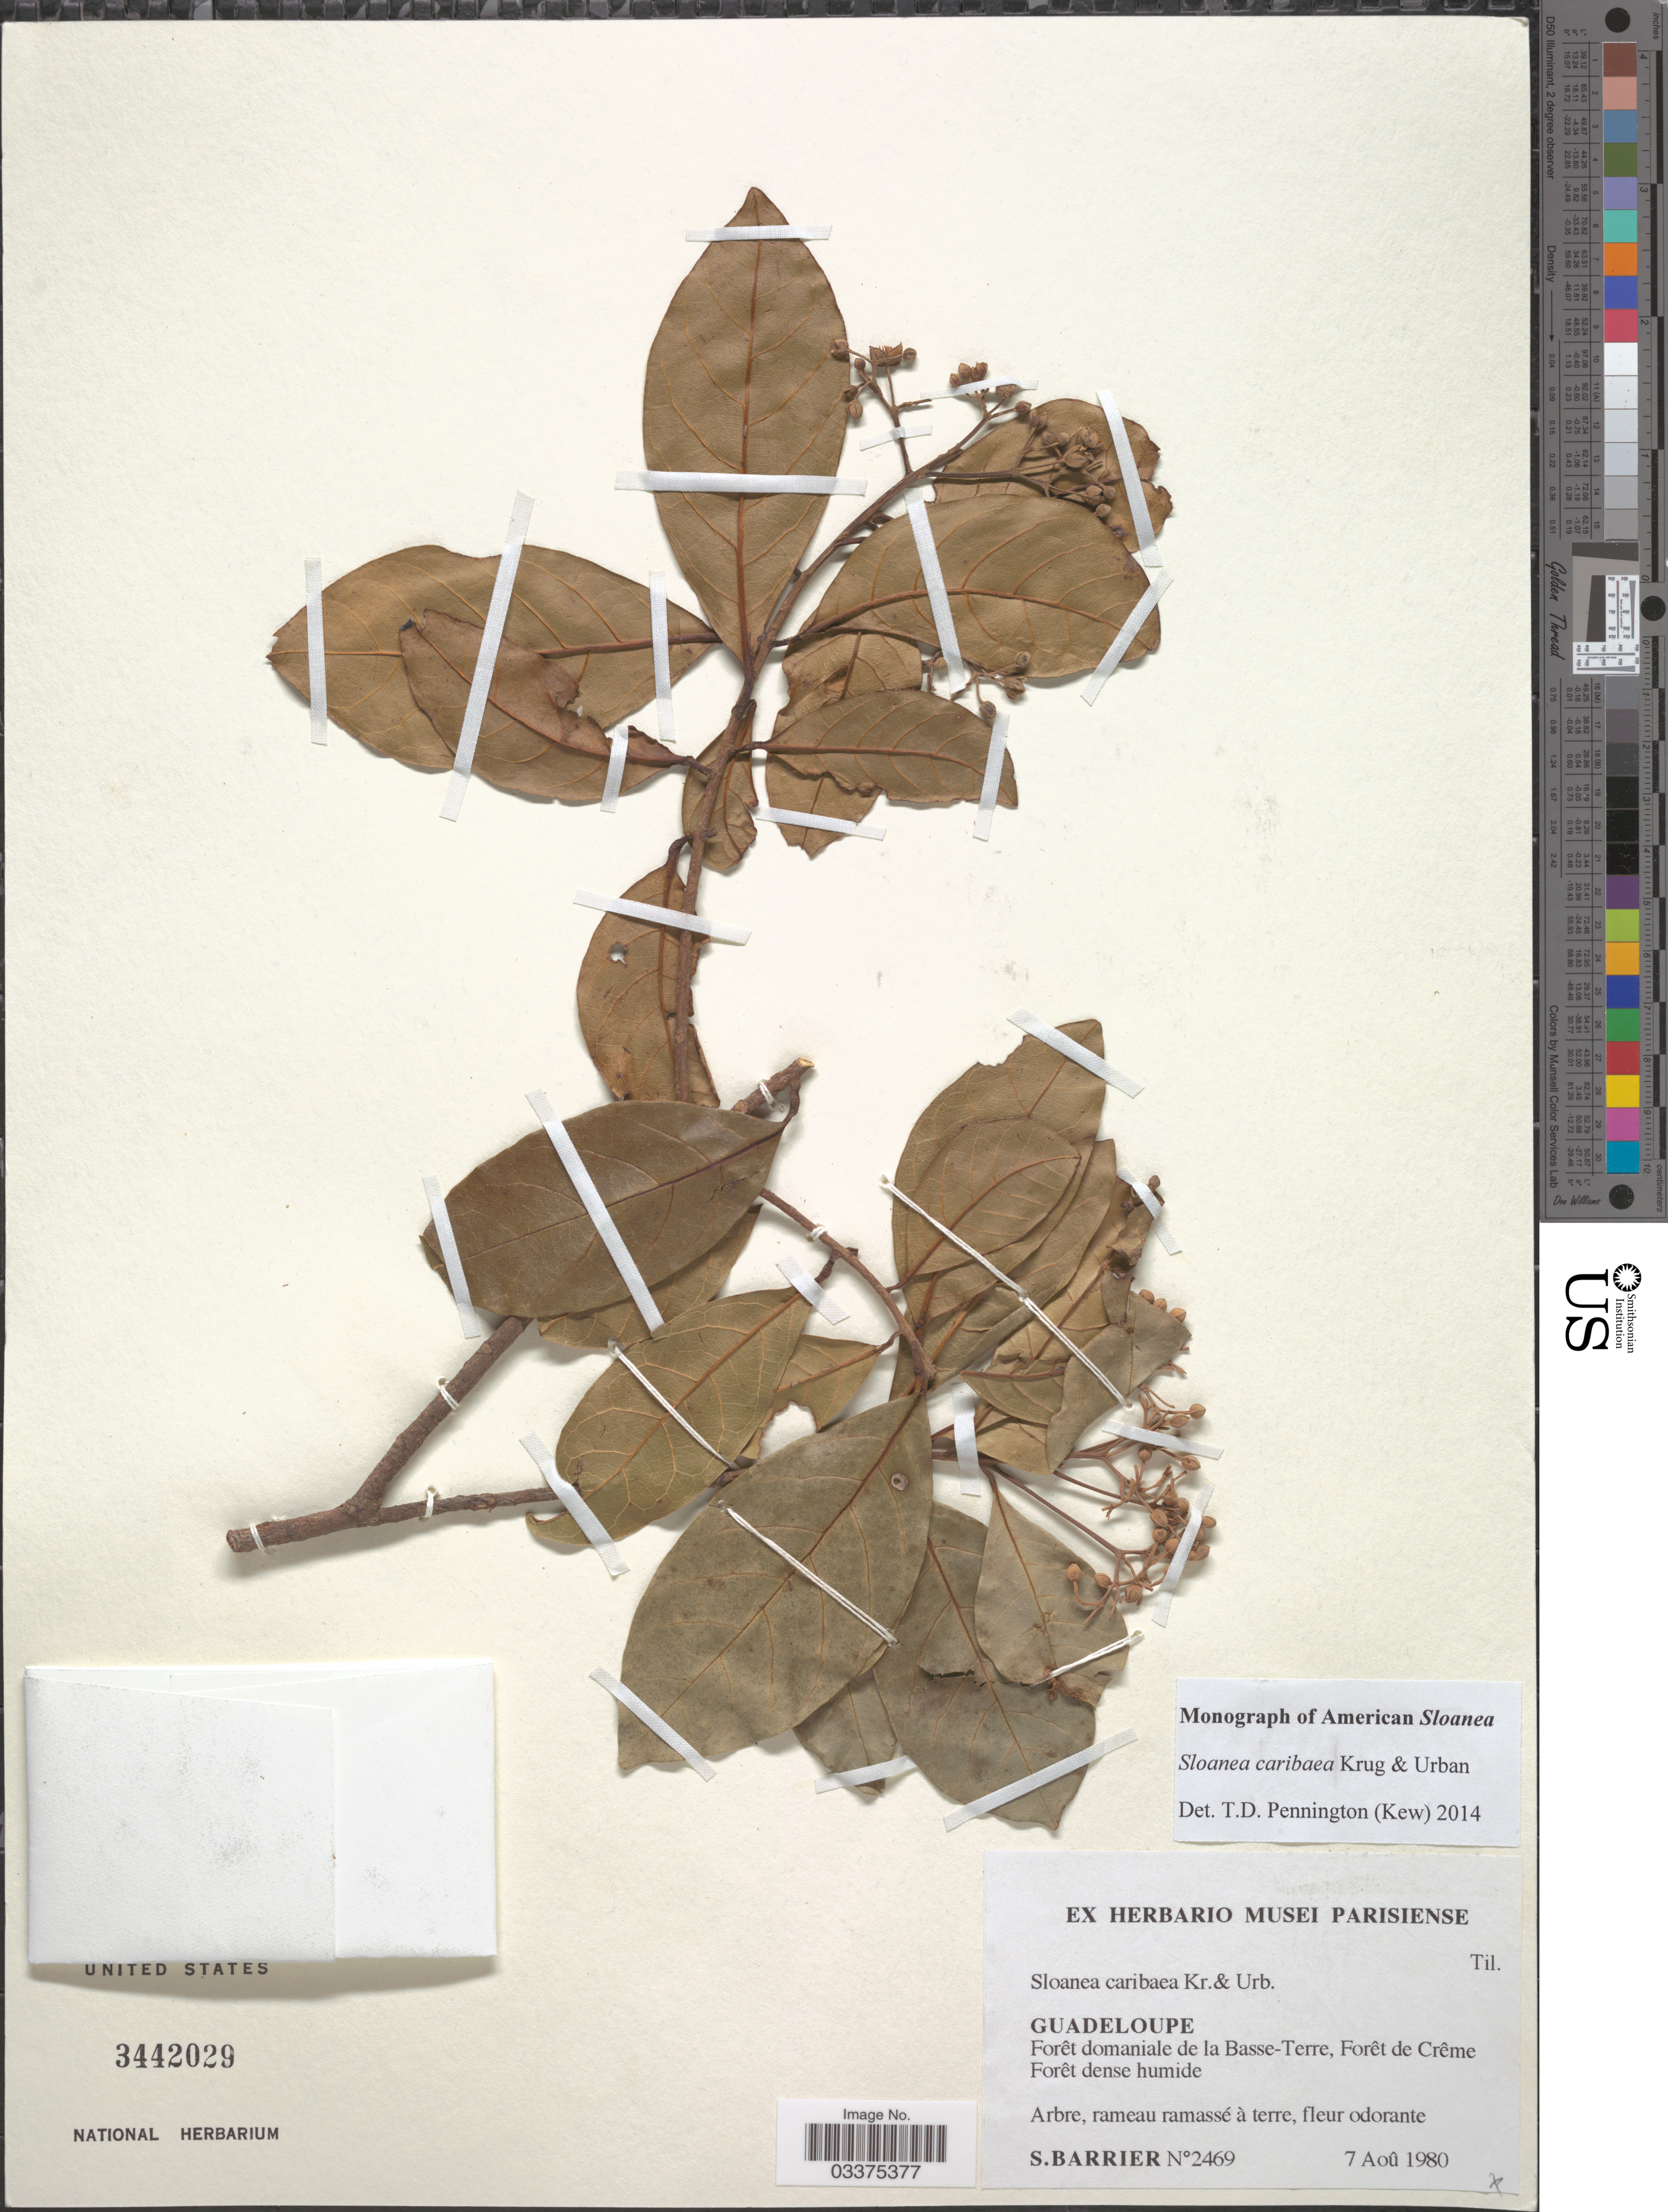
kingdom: Plantae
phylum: Tracheophyta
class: Magnoliopsida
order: Oxalidales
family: Elaeocarpaceae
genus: Sloanea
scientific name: Sloanea caribaea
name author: Krug & Urb. in Duss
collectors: S. Barrier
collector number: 2469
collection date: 1980-08-07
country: Guadeloupe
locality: Forêt domaniale de la Basse-Terre, Forêt de Crême.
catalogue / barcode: US 3442029